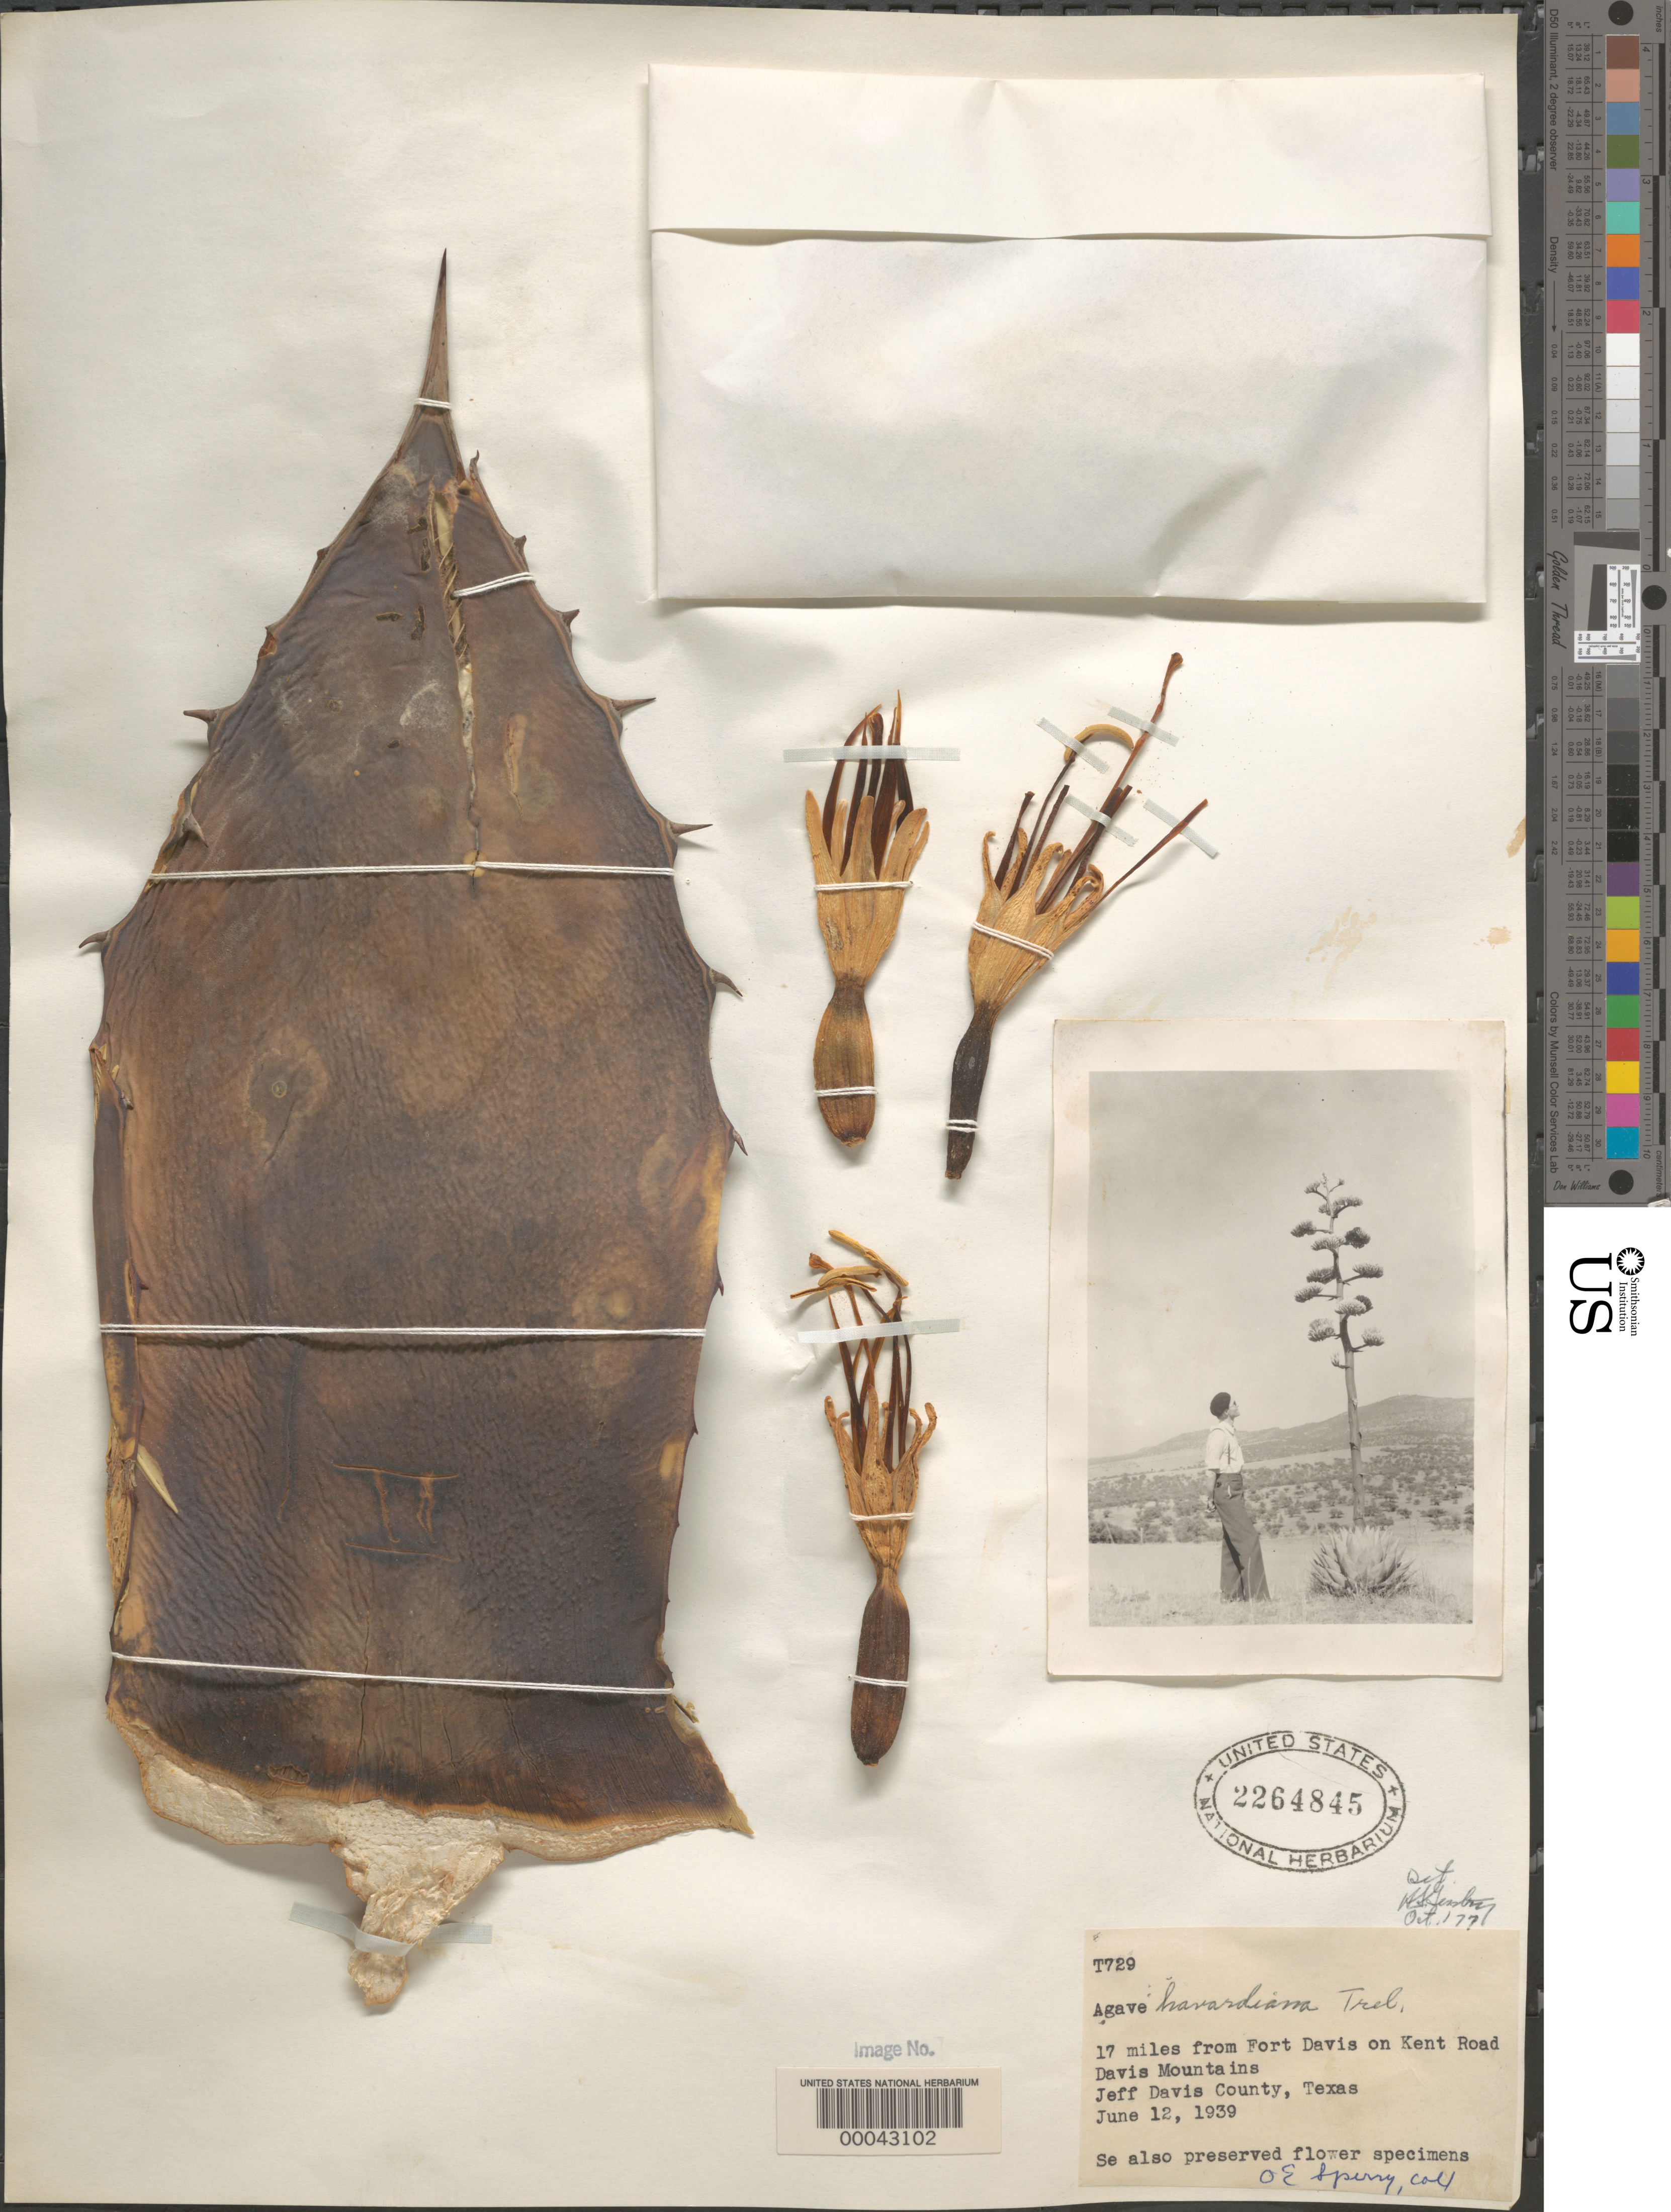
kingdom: Plantae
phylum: Tracheophyta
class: Liliopsida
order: Asparagales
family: Asparagaceae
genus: Agave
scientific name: Agave havardiana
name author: Trel.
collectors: O. E. Sperry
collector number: T729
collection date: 1939-06-12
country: United States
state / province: Texas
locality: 17 miles from Fort Davis on Kent Road Davis Mountains. Jeff Davis County.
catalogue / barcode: US 2264845